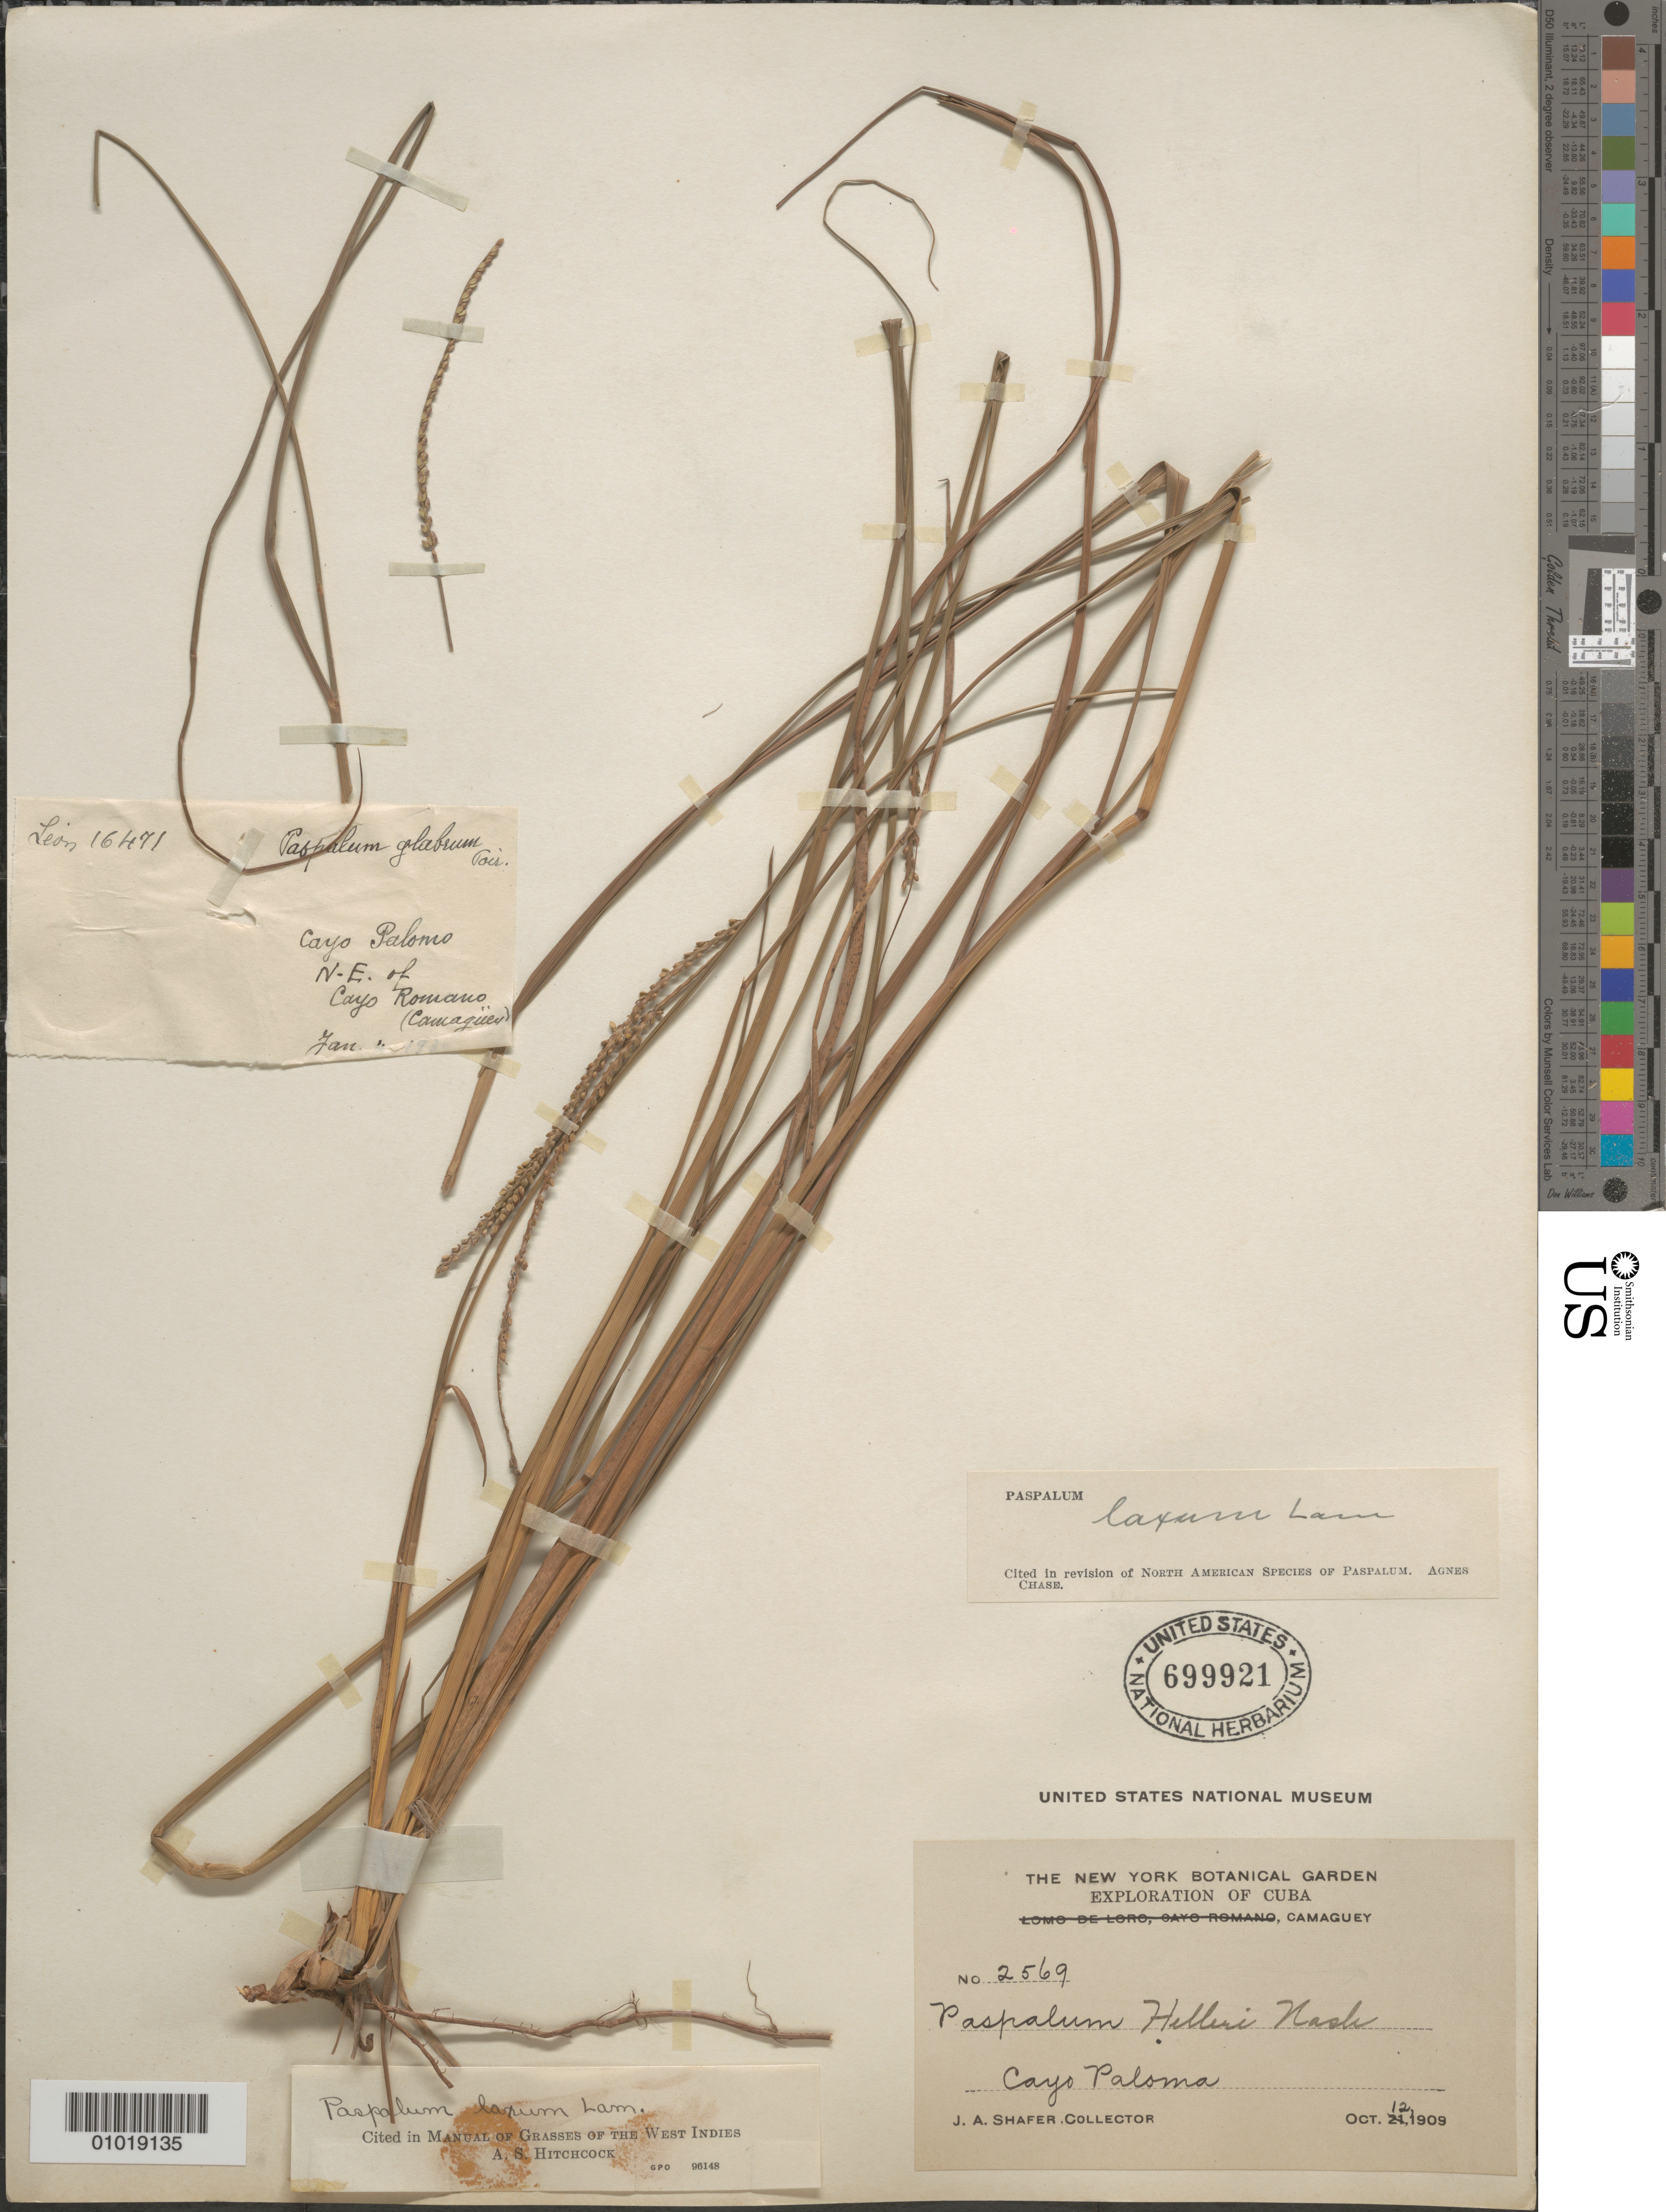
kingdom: Plantae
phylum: Tracheophyta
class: Liliopsida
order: Poales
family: Poaceae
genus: Paspalum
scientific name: Paspalum laxum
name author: Lam.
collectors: J. A. Shafer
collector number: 2569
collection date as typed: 12 Oct 1909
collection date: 1909-10-12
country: Cuba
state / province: Camagüey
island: Cuba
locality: Cayo Paloma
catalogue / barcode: US 699921